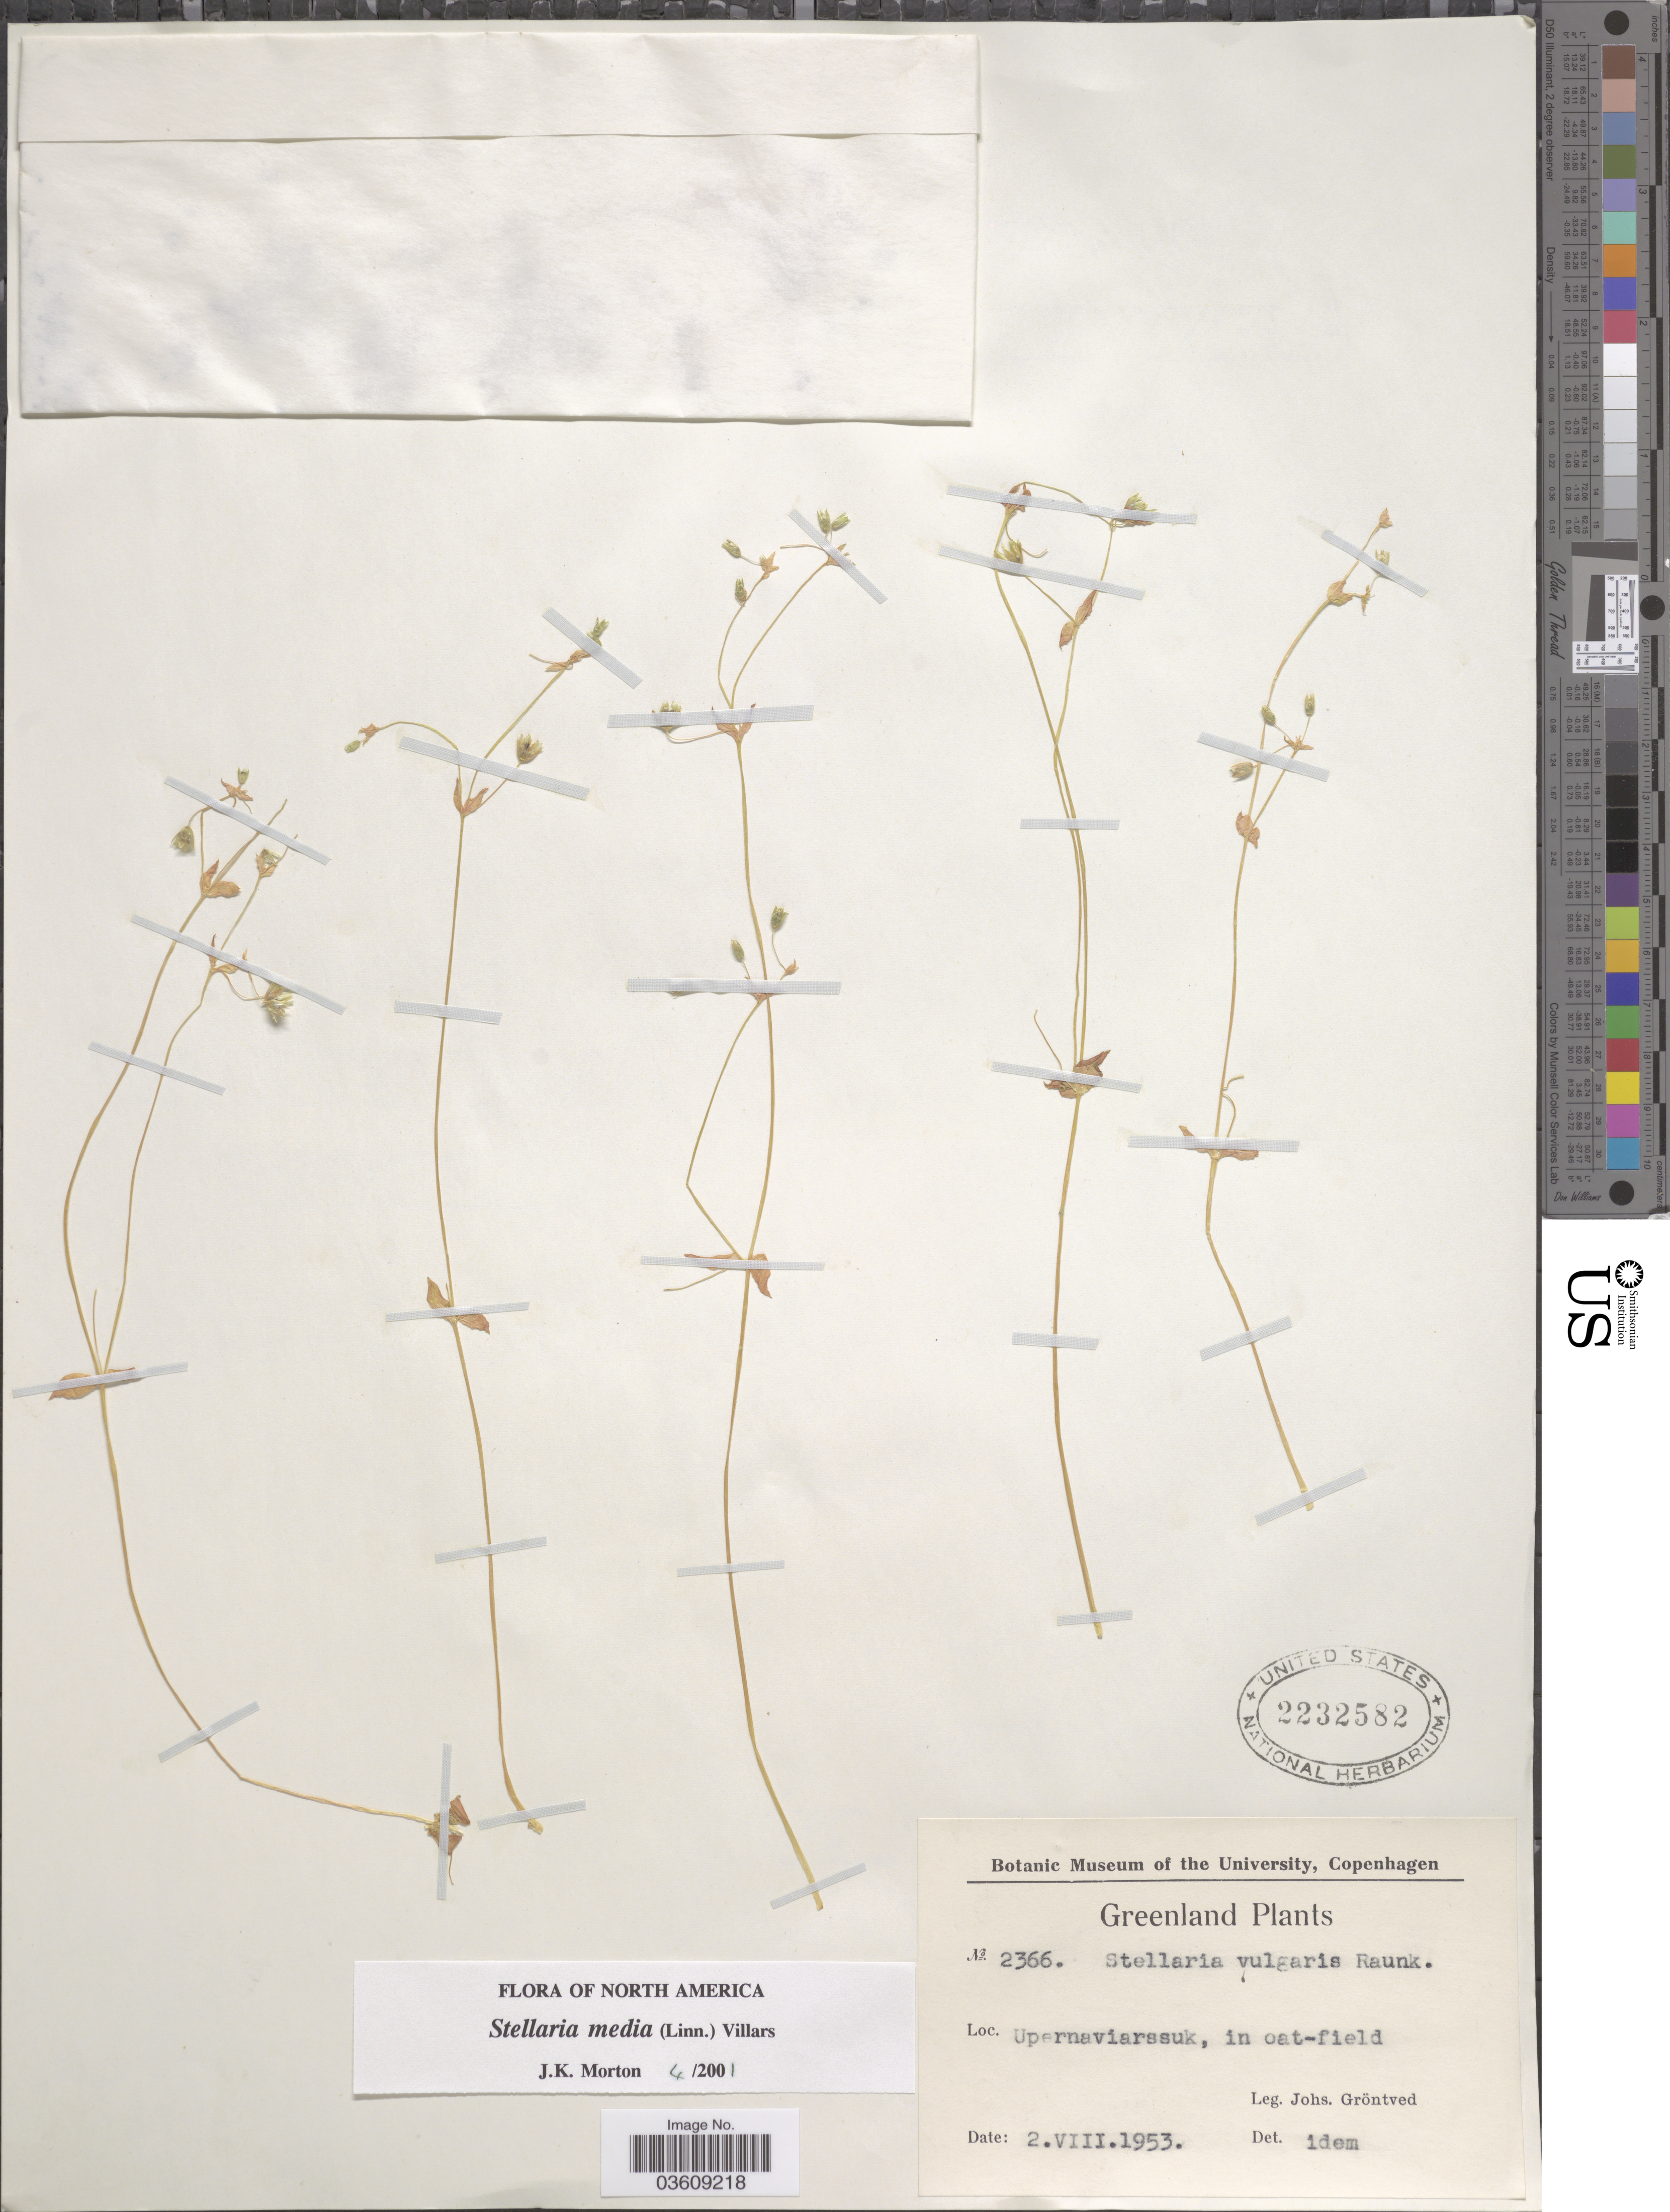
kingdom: Plantae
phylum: Tracheophyta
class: Magnoliopsida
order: Caryophyllales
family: Caryophyllaceae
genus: Stellaria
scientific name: Stellaria media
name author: (L.) Vill.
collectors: J. Gröntved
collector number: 2366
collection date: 1953-08-02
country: Greenland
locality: Upernaviarssuk.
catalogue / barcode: US 2232582